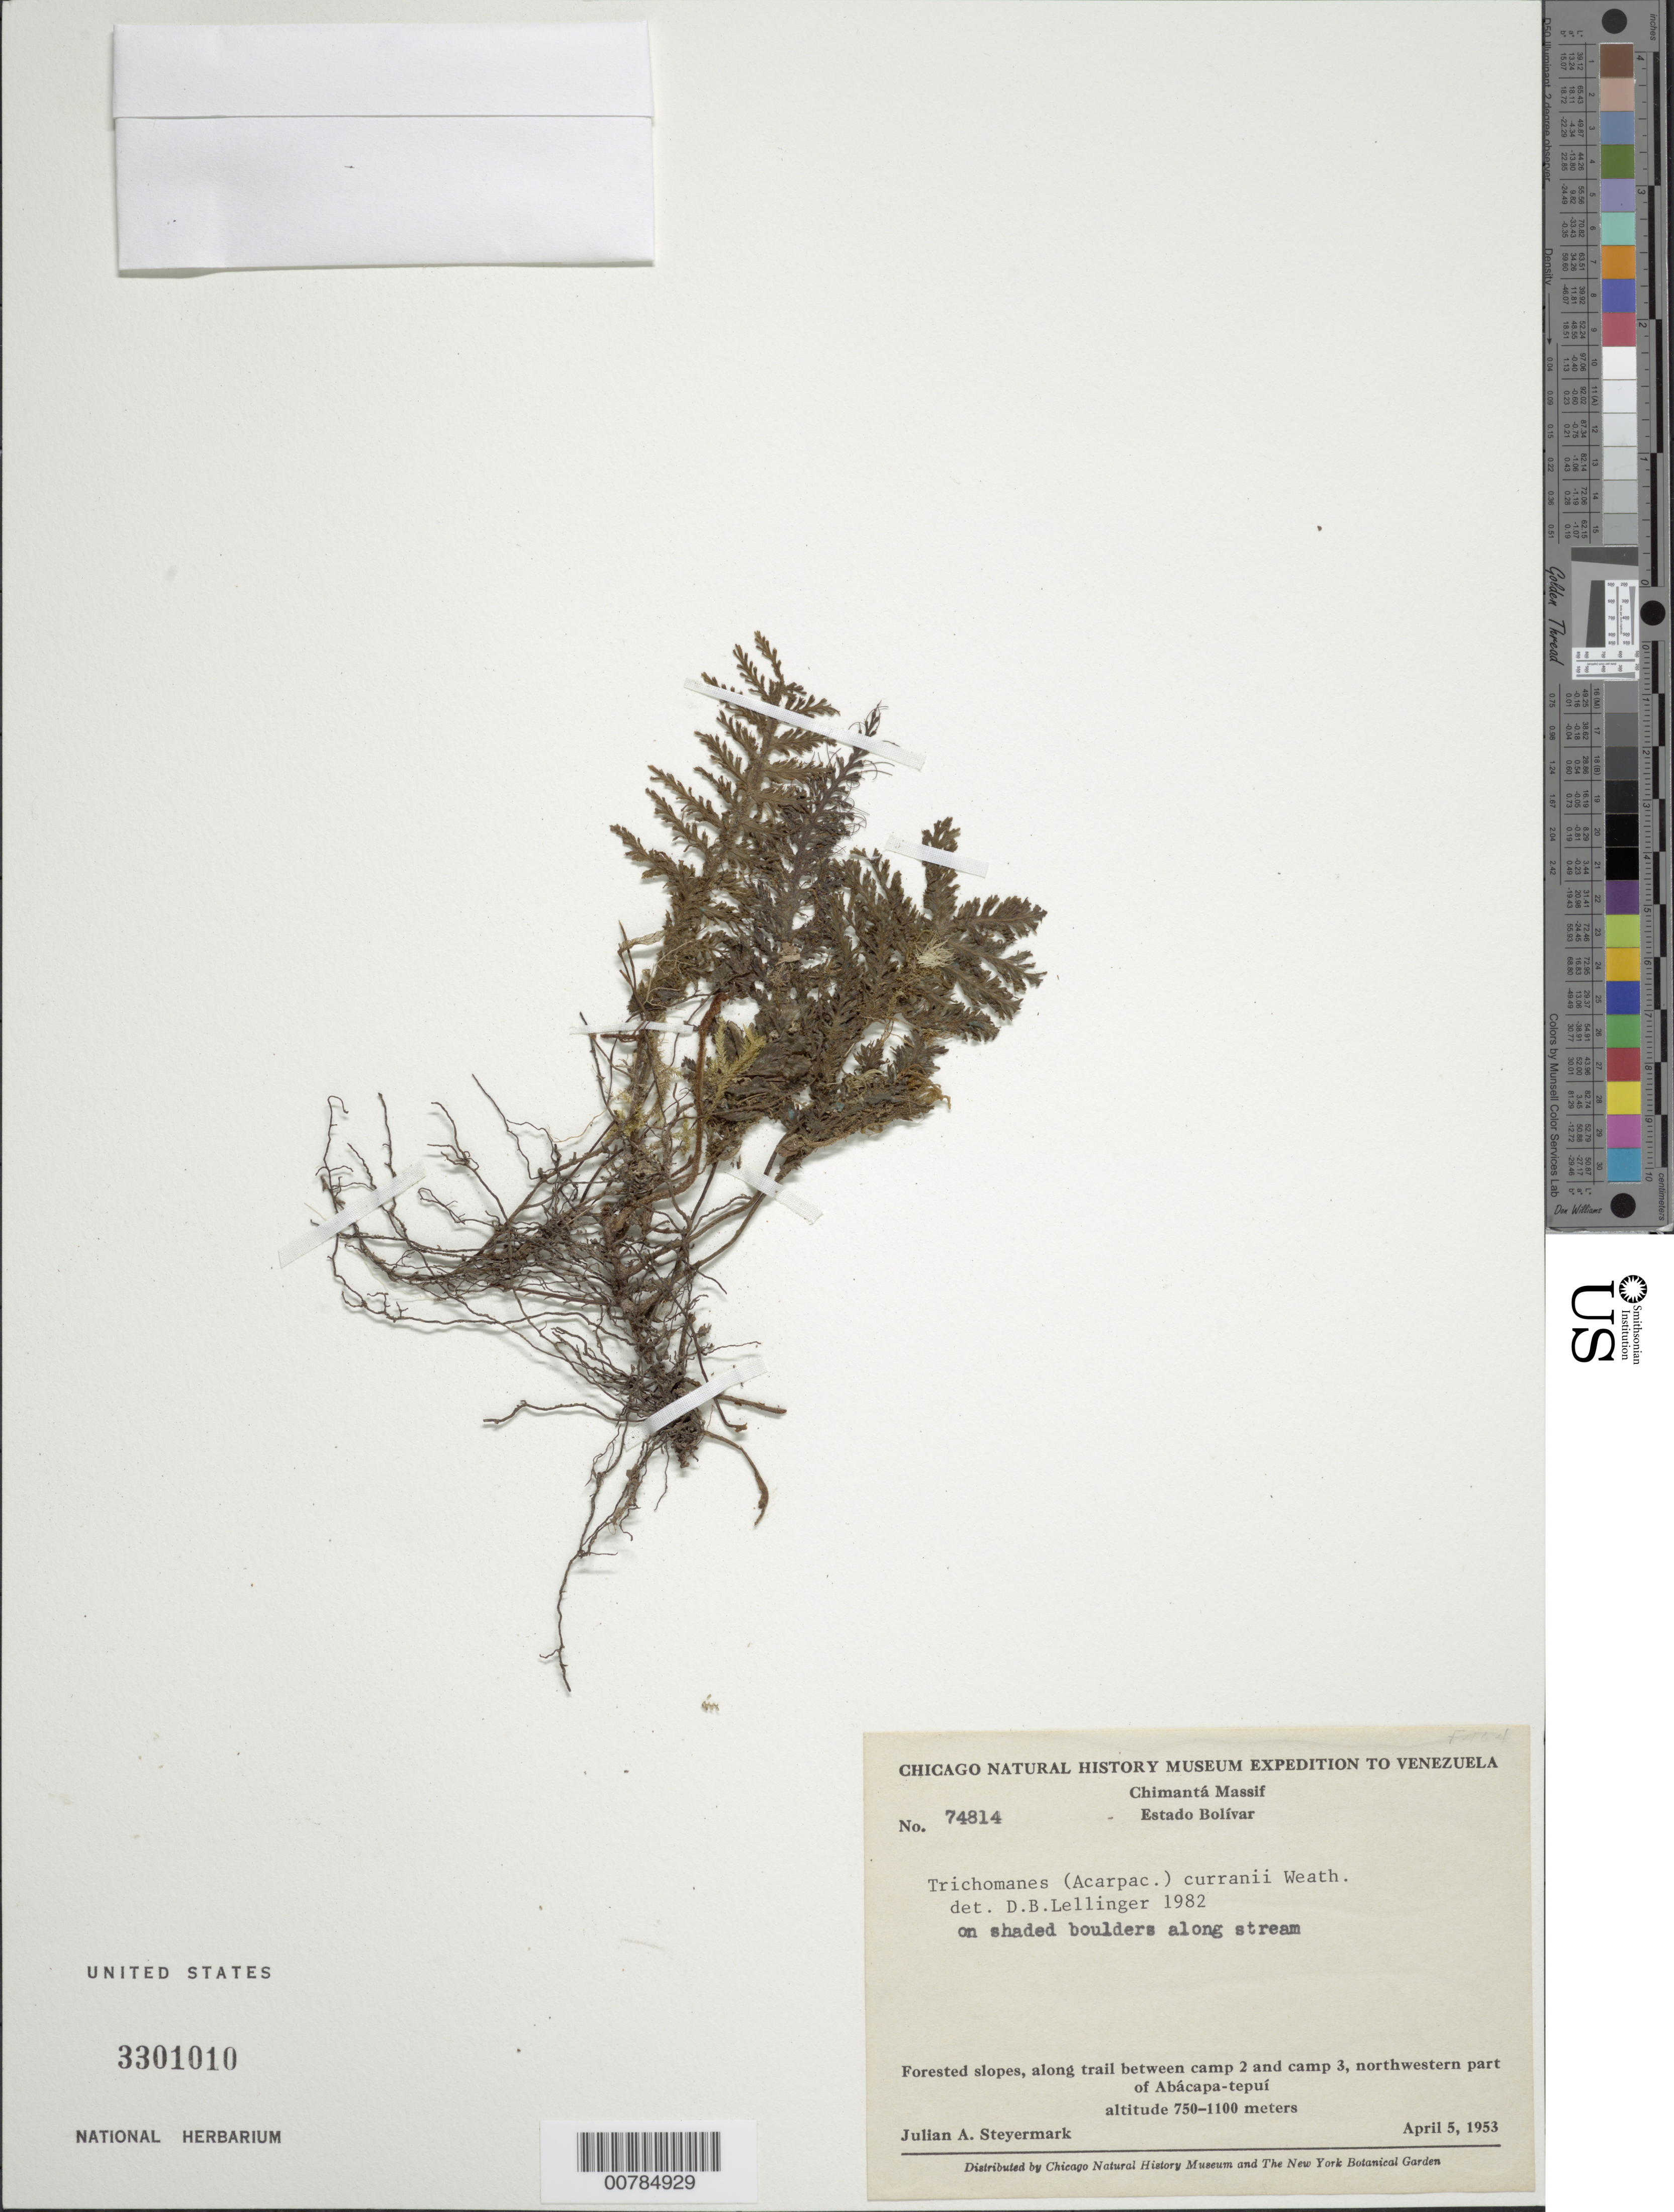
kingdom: Plantae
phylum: Tracheophyta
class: Polypodiopsida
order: Hymenophyllales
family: Hymenophyllaceae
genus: Trichomanes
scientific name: Trichomanes caliginum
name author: Lellinger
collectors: J. Steyermark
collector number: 74814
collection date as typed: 5-Apr-53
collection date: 1953-04-05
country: Venezuela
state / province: Bolívar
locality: Chimantá Massif, Abácapa-tepuí, along trail between camp 2 and camp 3, NW part of Abácapa-tepuí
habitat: Forested slopes, on shaded boulders along stream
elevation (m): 750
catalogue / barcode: US 3301010